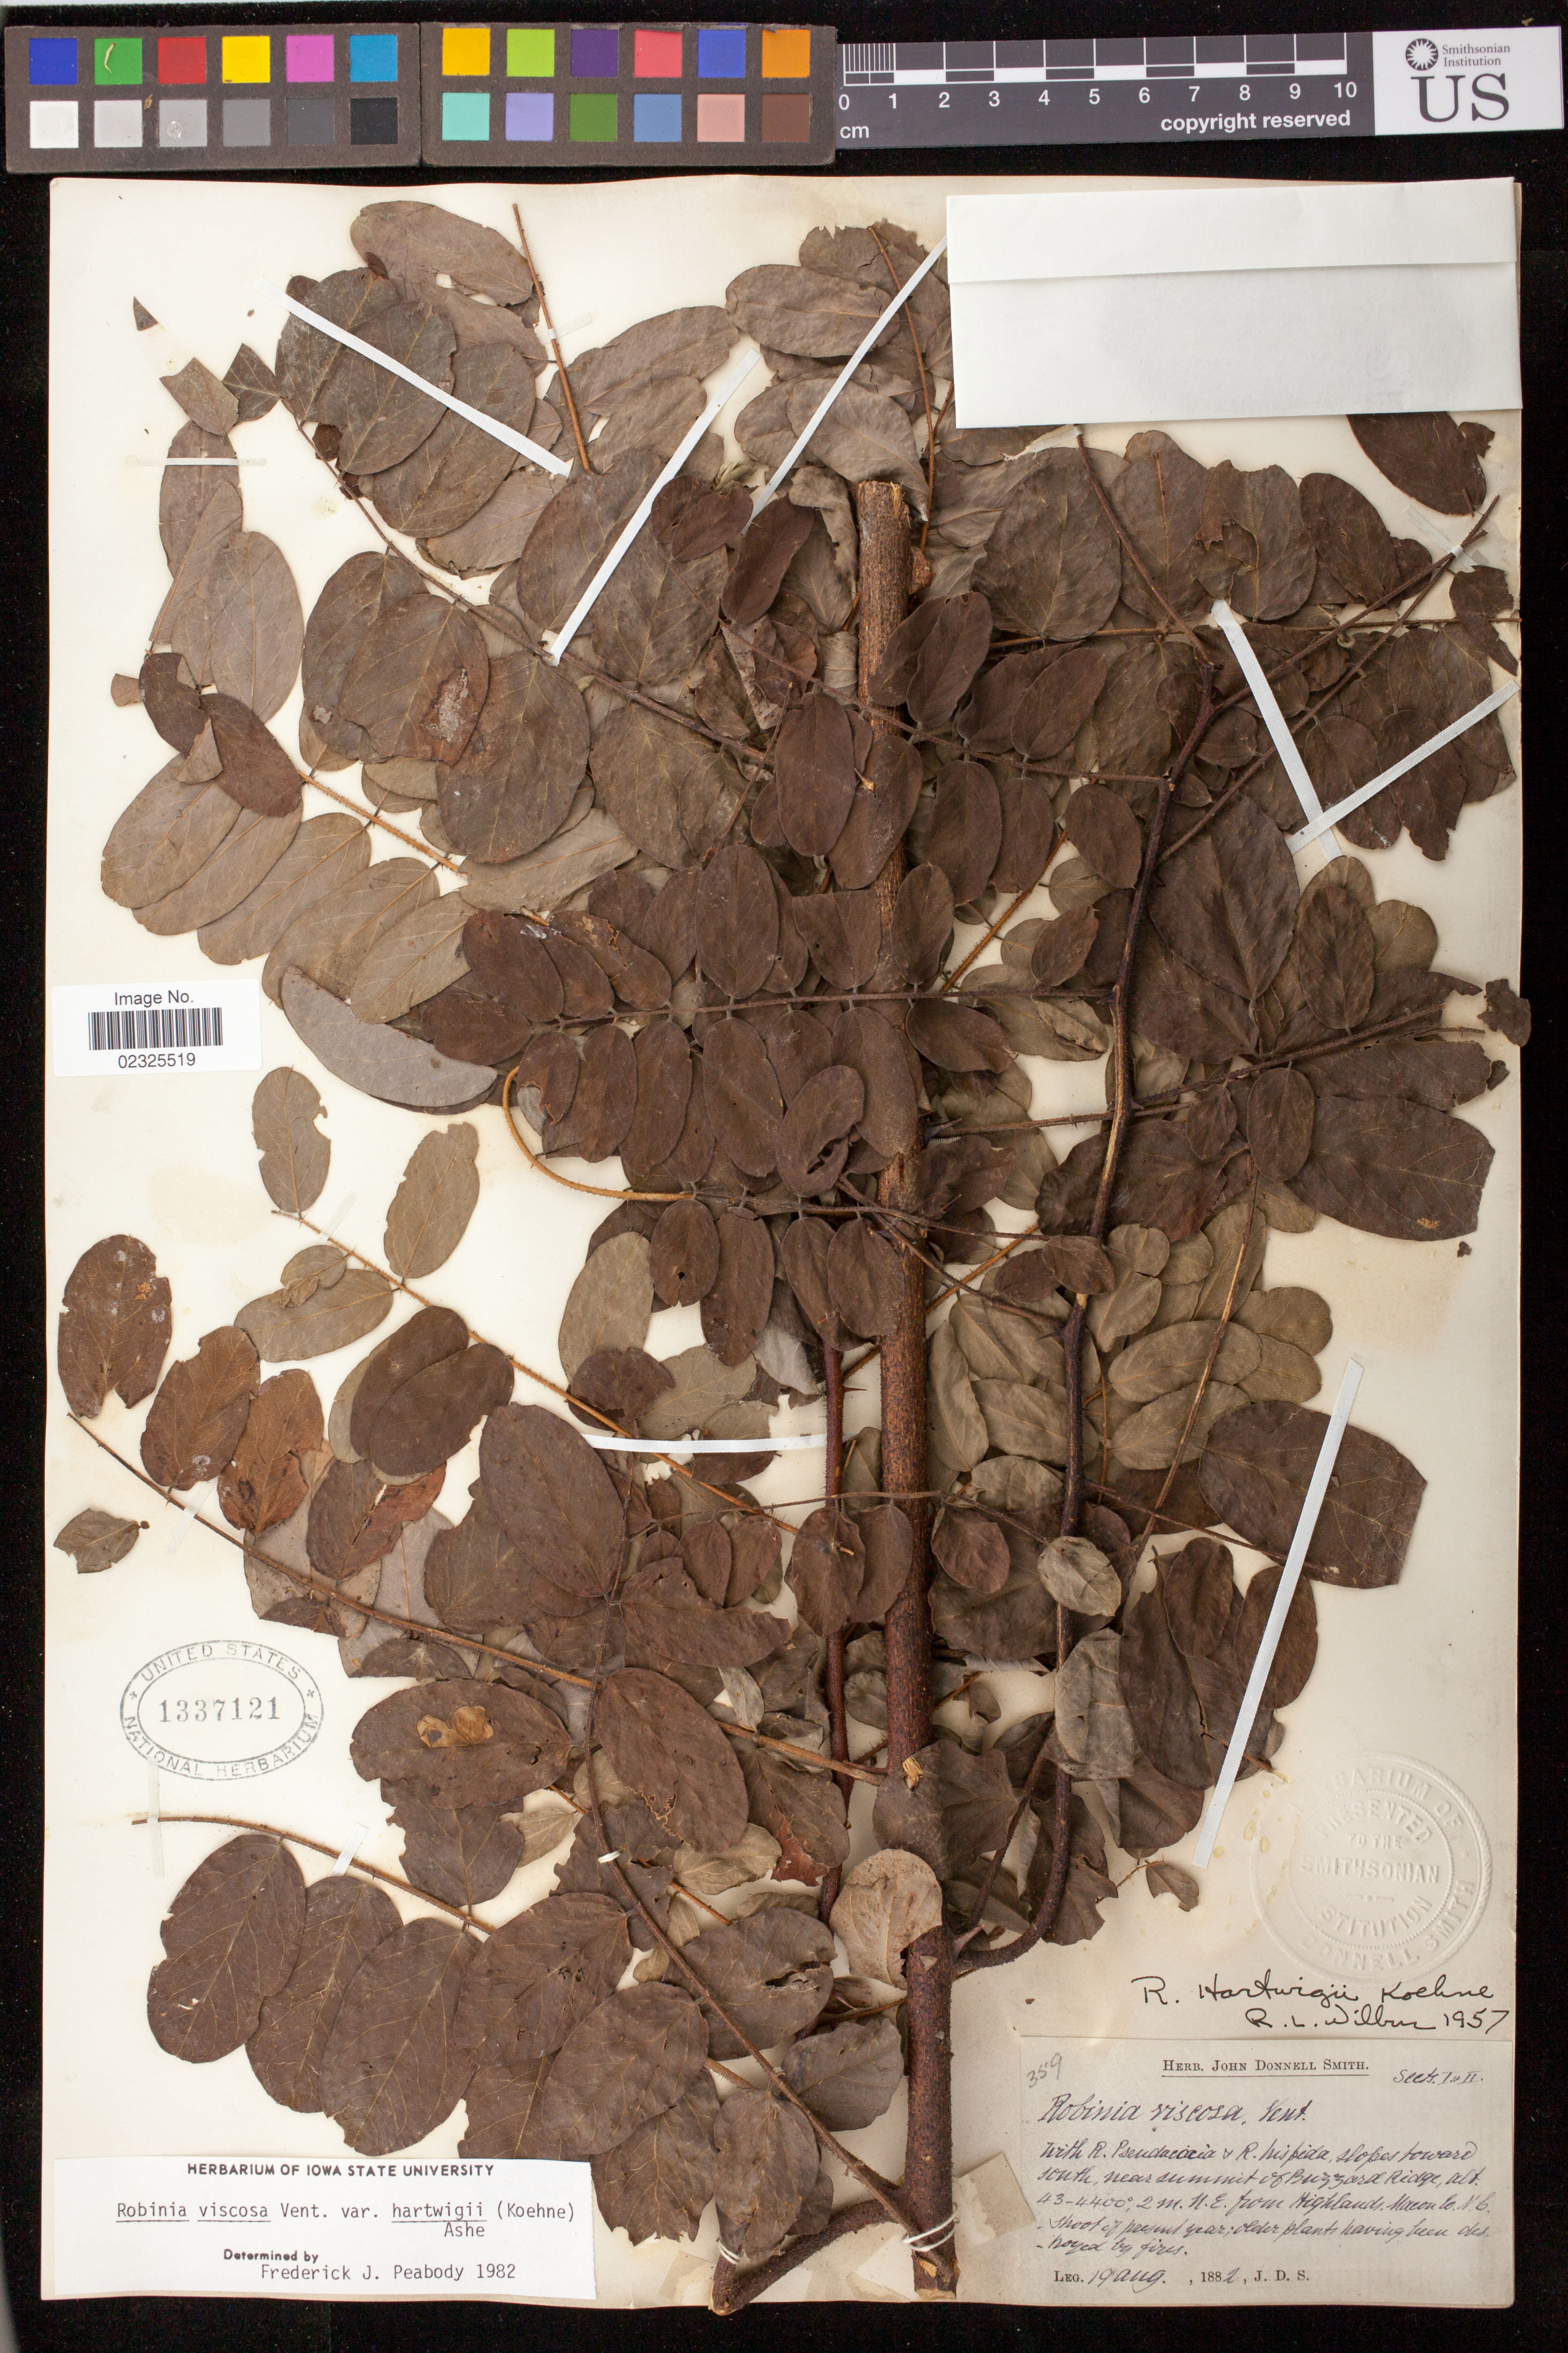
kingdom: Plantae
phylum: Tracheophyta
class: Magnoliopsida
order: Fabales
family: Fabaceae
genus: Robinia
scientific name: Robinia viscosa var. hartwigii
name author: (Koehne) Ashe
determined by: Peabody, F. J.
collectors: J. Smith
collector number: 359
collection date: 1882-08-19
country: United States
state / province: North Carolina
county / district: Macon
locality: Near summit of Buzzard Ridge; 2 m.. N.E. from Highlands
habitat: Slopes toward south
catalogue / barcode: US 1337121